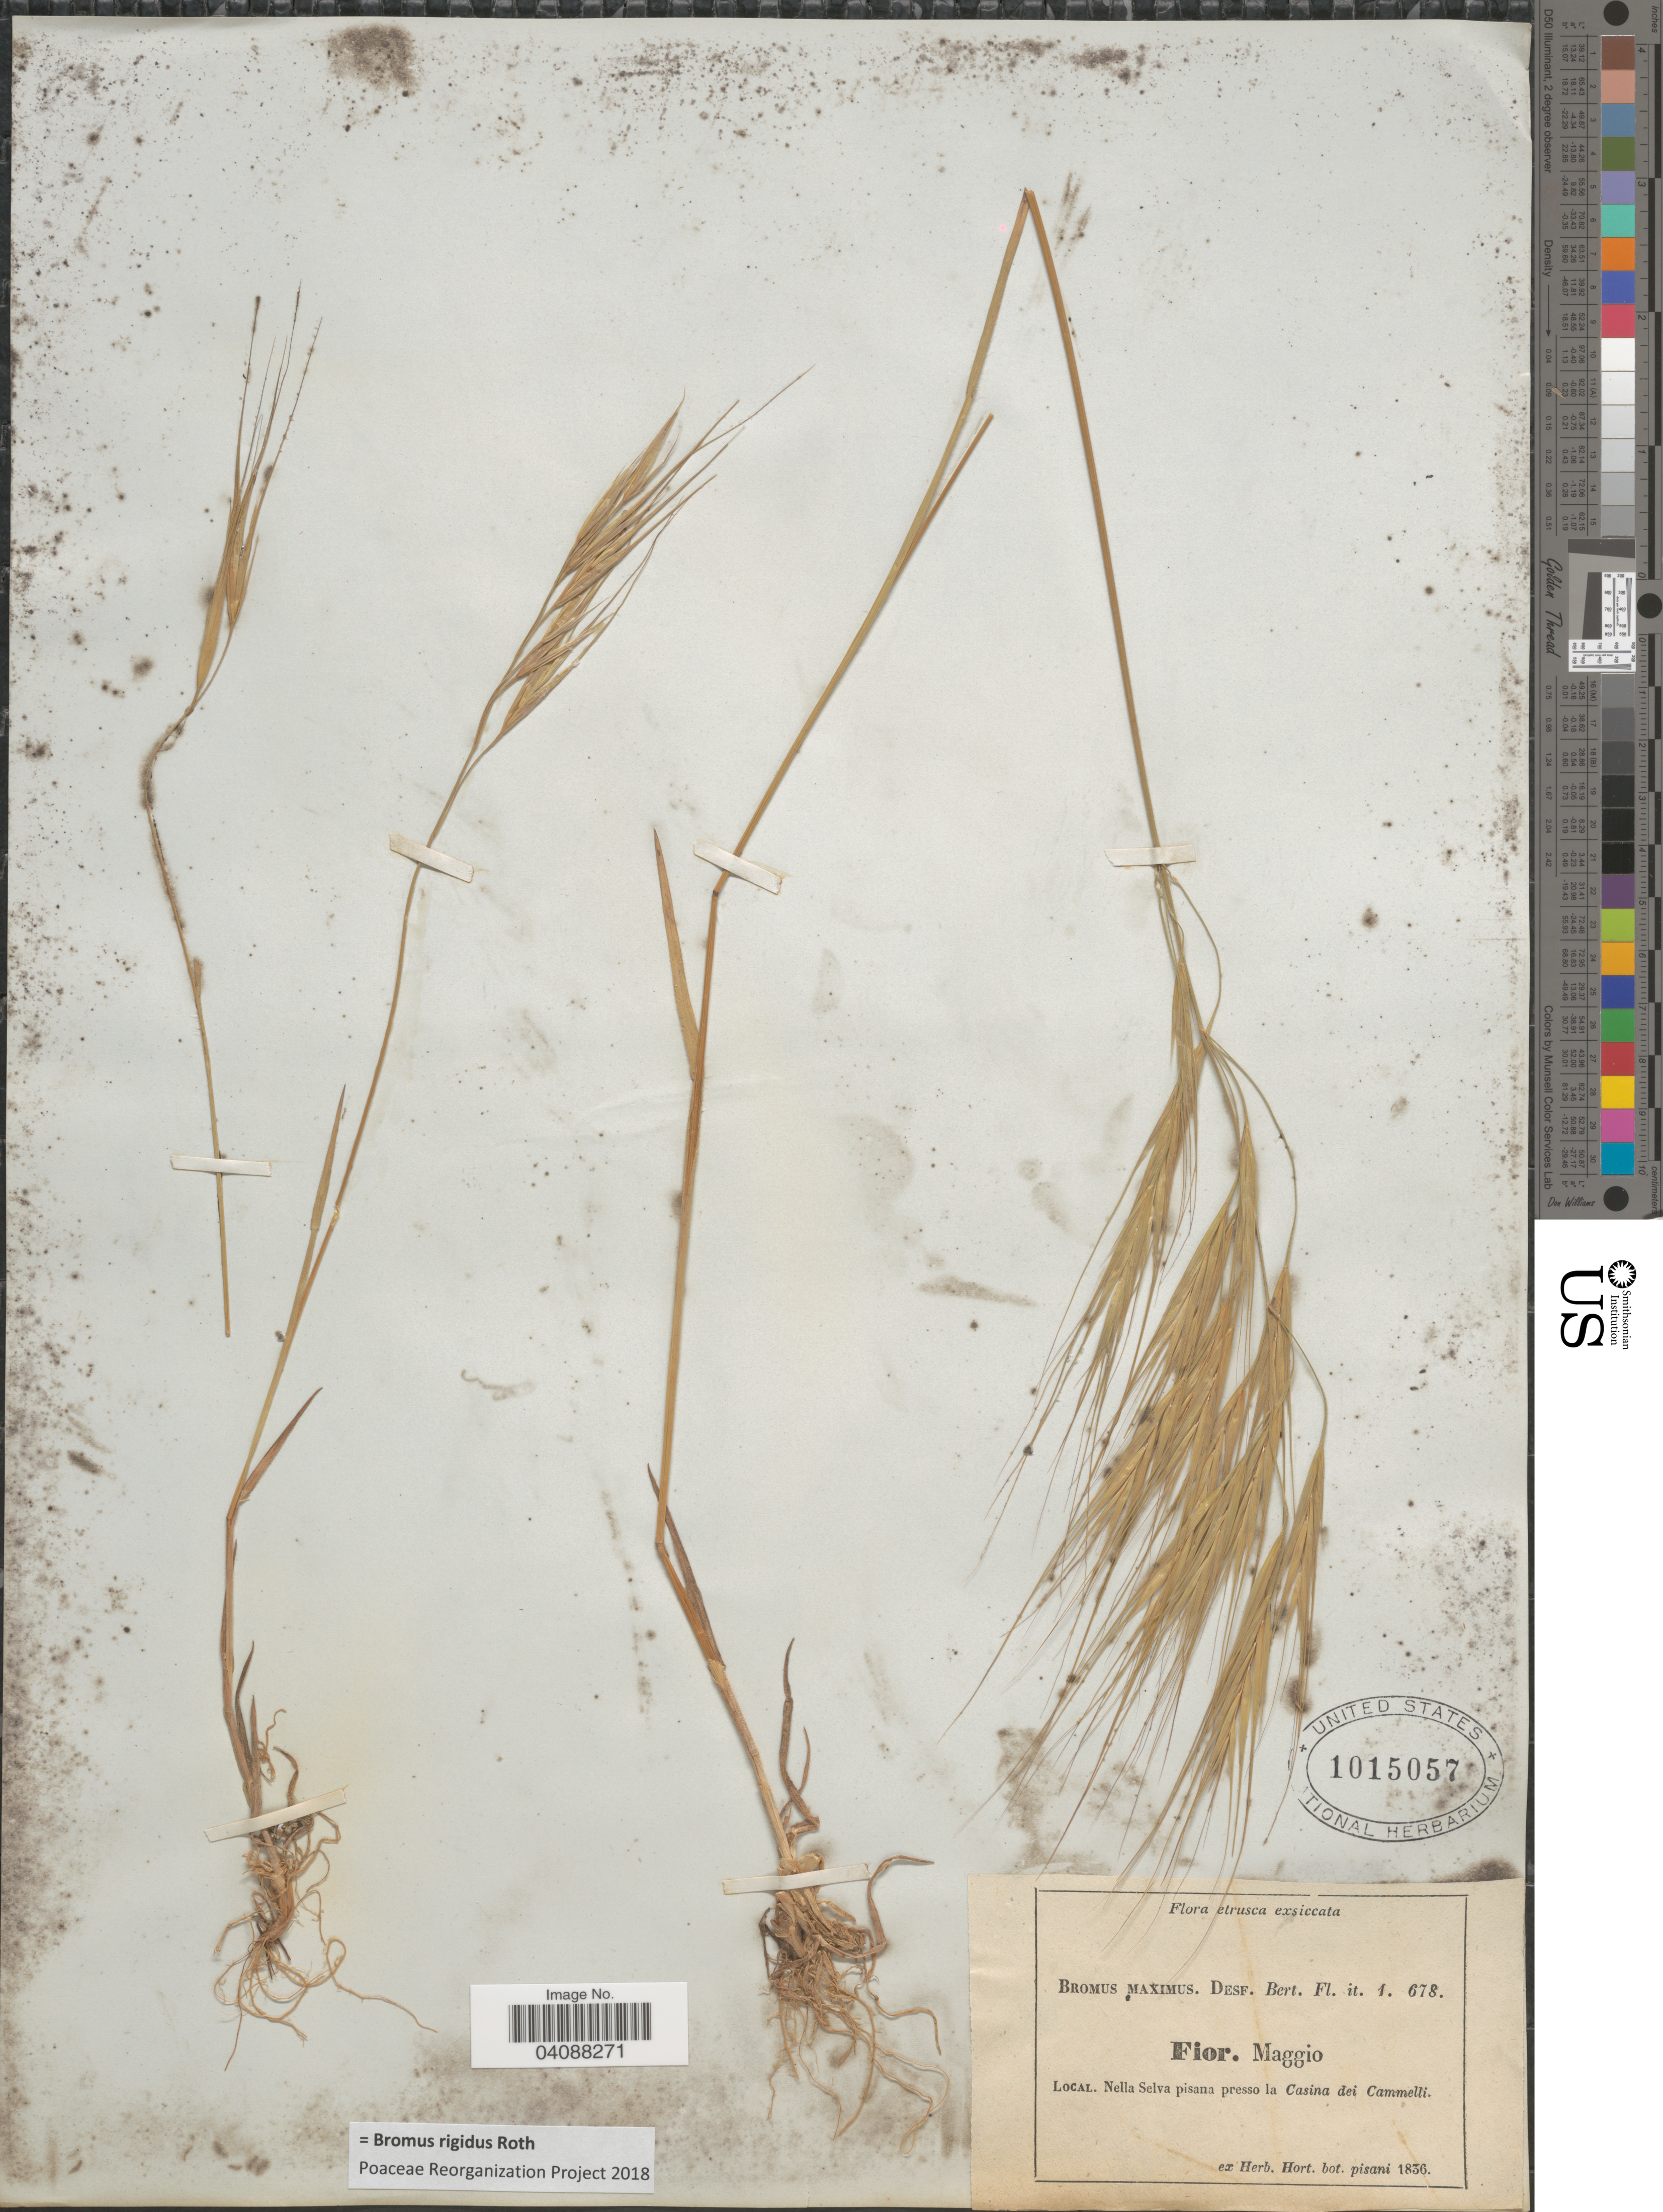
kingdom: Plantae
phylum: Tracheophyta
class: Liliopsida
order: Poales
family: Poaceae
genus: Bromus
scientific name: Bromus rigidus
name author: Roth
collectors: ex herb. Hort. Bot. Pisani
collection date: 1836-05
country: Italy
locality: Etrusca. Nella Selva pisana presso la Casina dei Cammelli.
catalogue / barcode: US 1015057